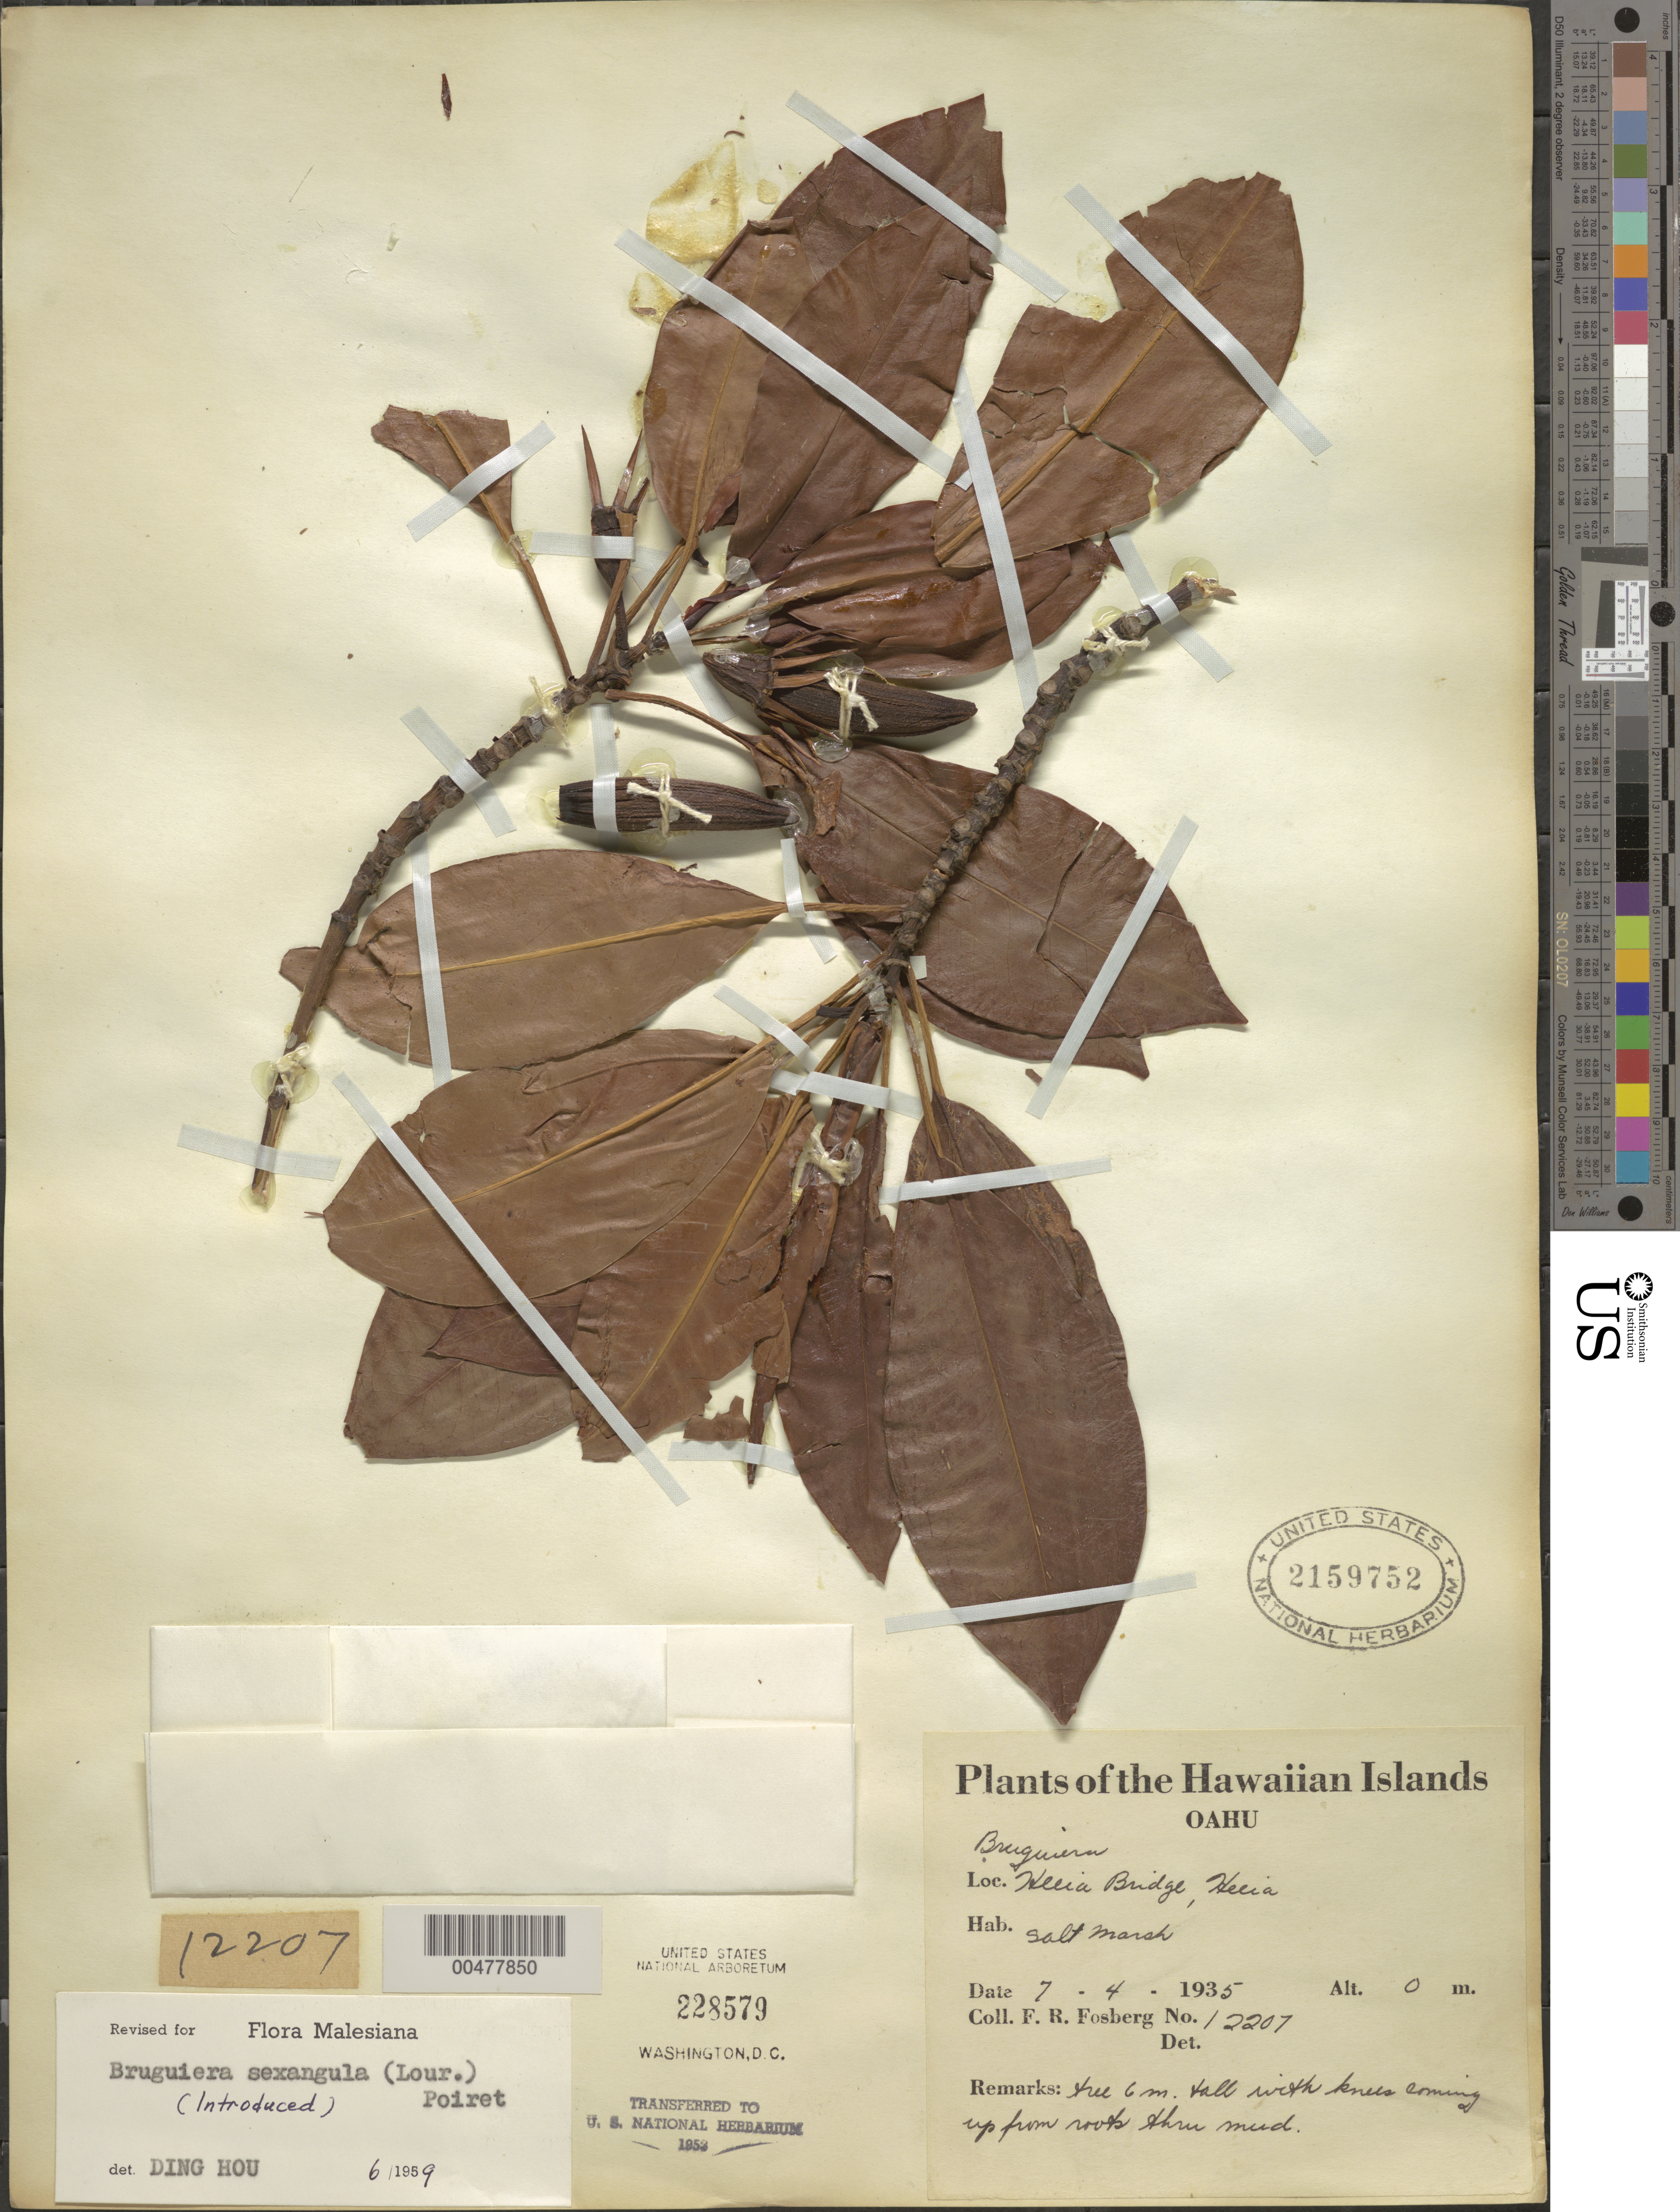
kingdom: Plantae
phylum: Tracheophyta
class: Magnoliopsida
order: Malpighiales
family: Rhizophoraceae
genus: Bruguiera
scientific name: Bruguiera sexangula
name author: (Lour.) Poir.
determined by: Ding Hou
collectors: F. R. Fosberg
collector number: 12207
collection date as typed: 4 Jul 1935 or 7 Apr 1935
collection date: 1935-04-07 or 1935-07-04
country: United States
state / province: Hawaii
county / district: Honolulu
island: Oahu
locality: Keeia Bridge, Heeia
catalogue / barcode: US 2159752